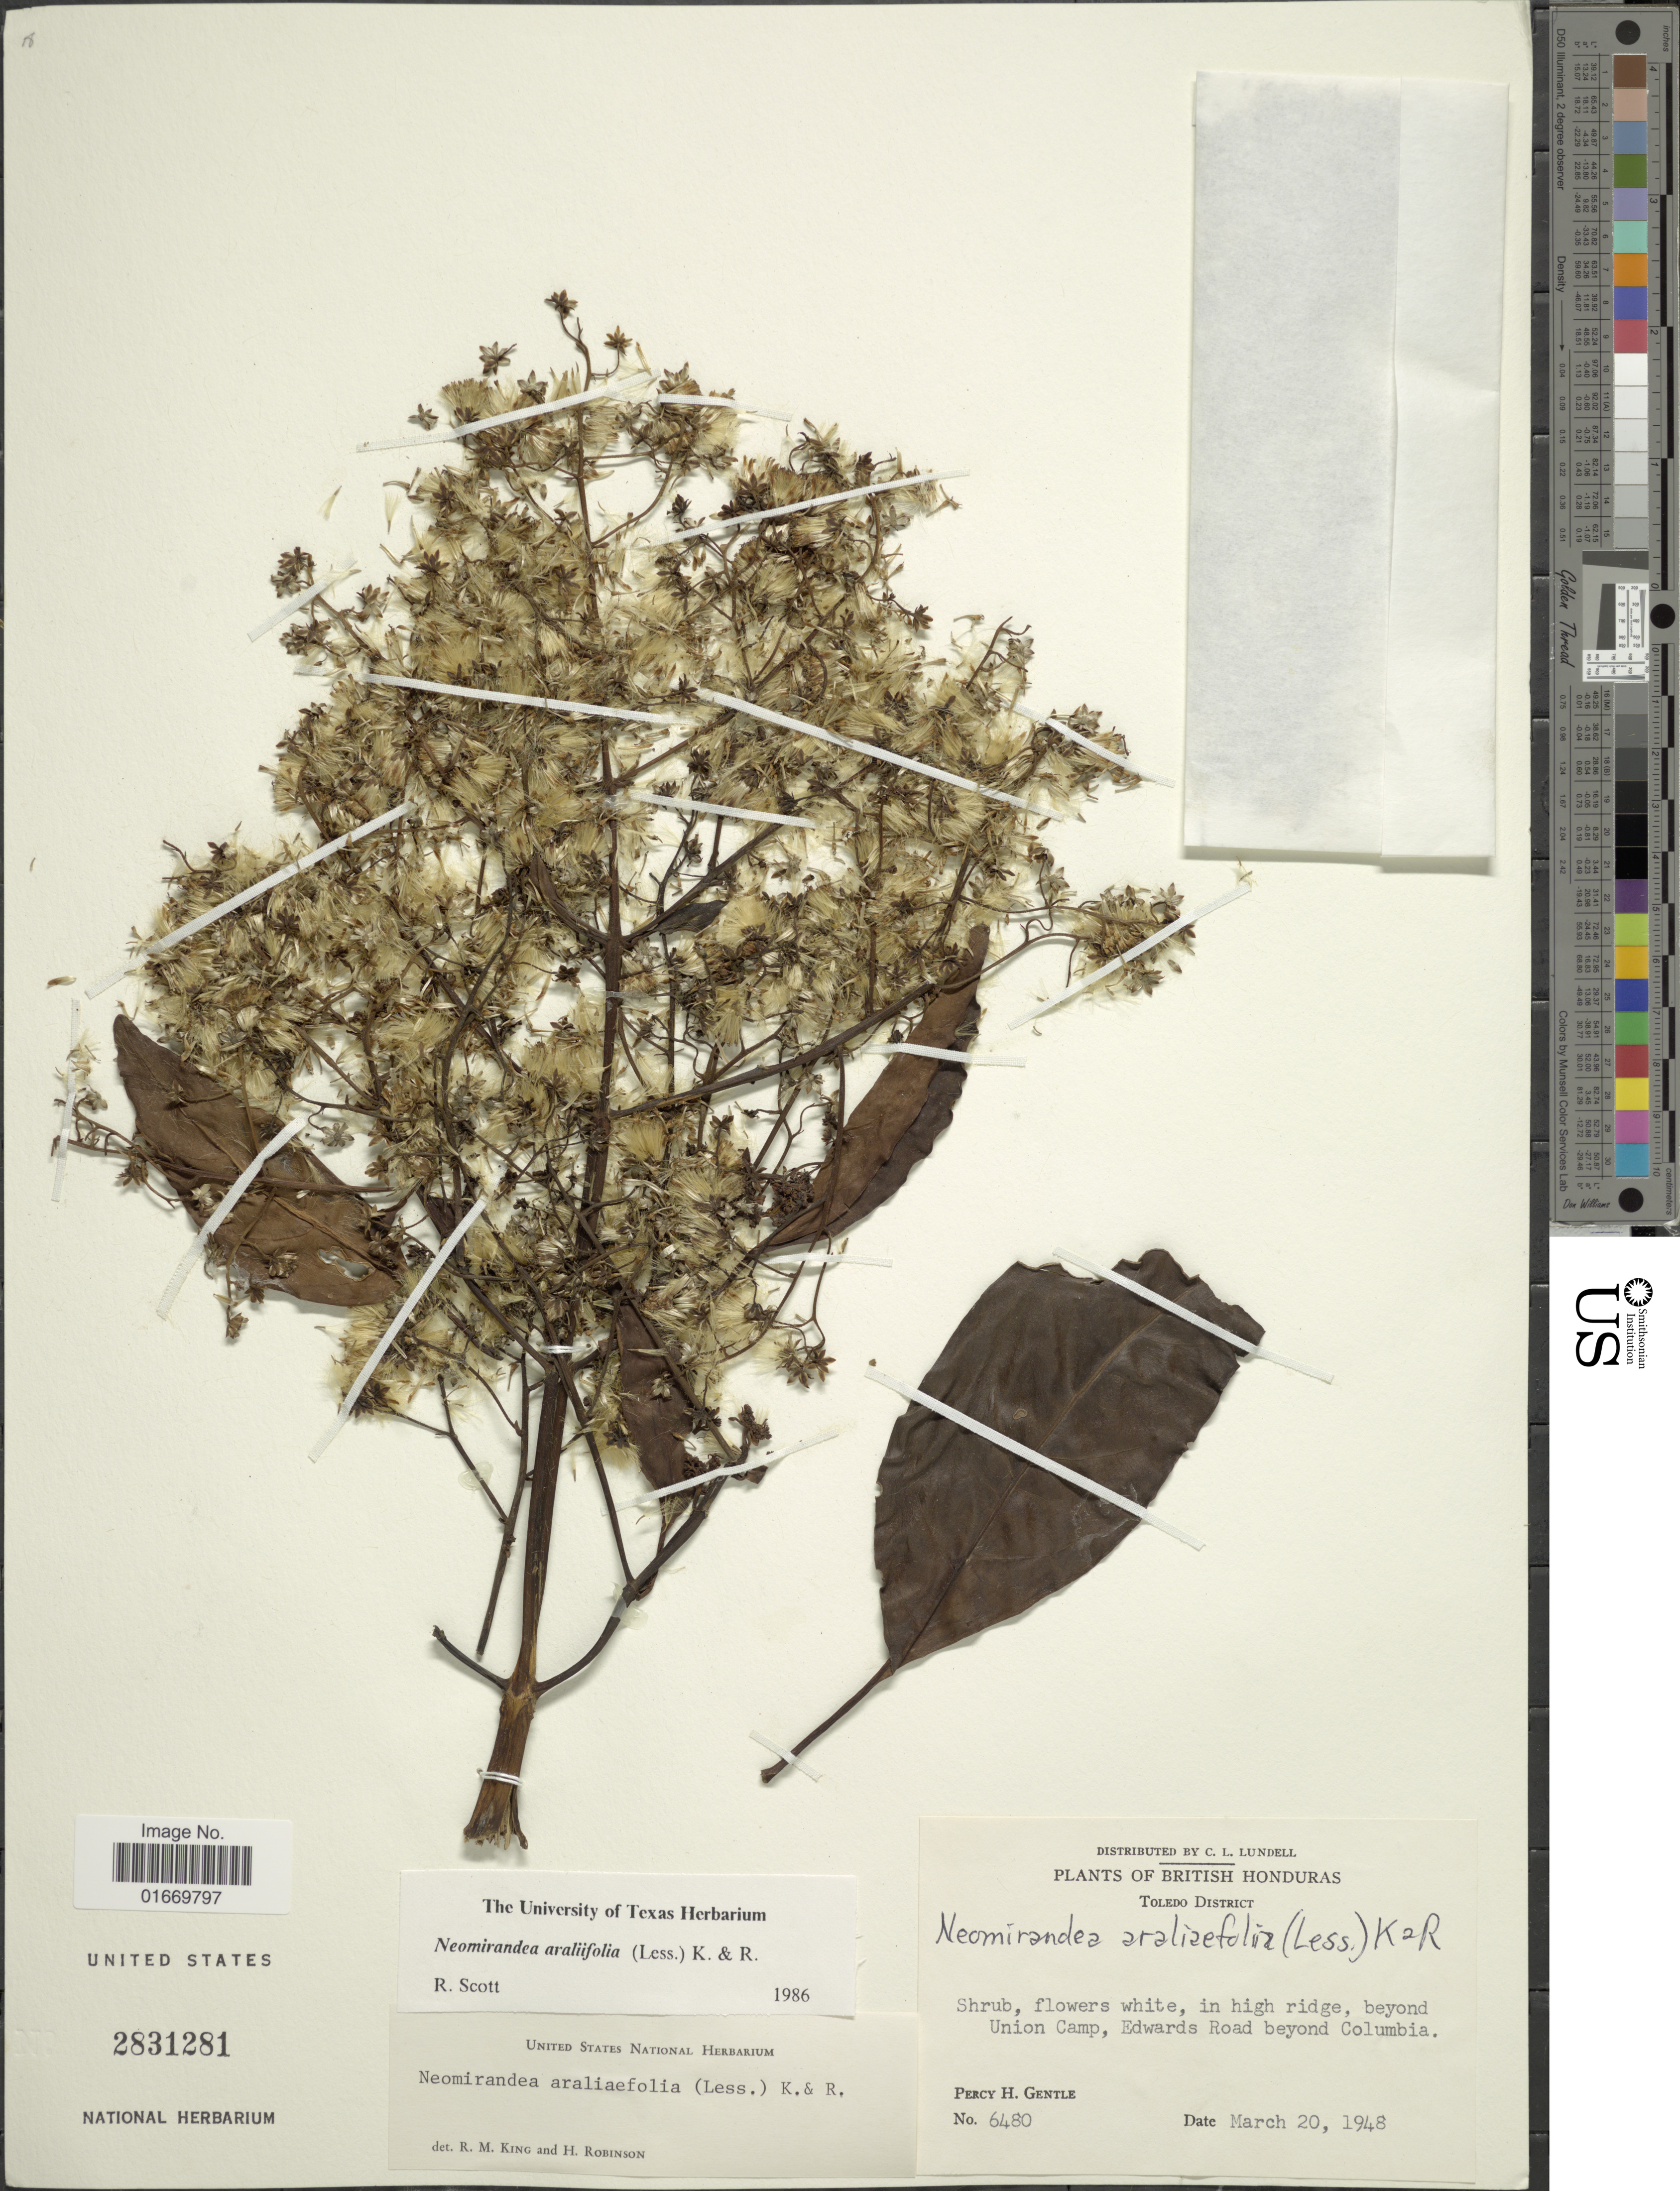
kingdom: Plantae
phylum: Tracheophyta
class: Magnoliopsida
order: Asterales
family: Asteraceae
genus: Neomirandea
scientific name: Neomirandea araliaefolia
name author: (Less.) R.M. King & H. Rob.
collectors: P. H. Gentle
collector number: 6480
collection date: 1948-03-20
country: Belize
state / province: Toledo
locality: British Honduras, beyond Union Camp, Edwards Road beyond Columbia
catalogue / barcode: US 2831281